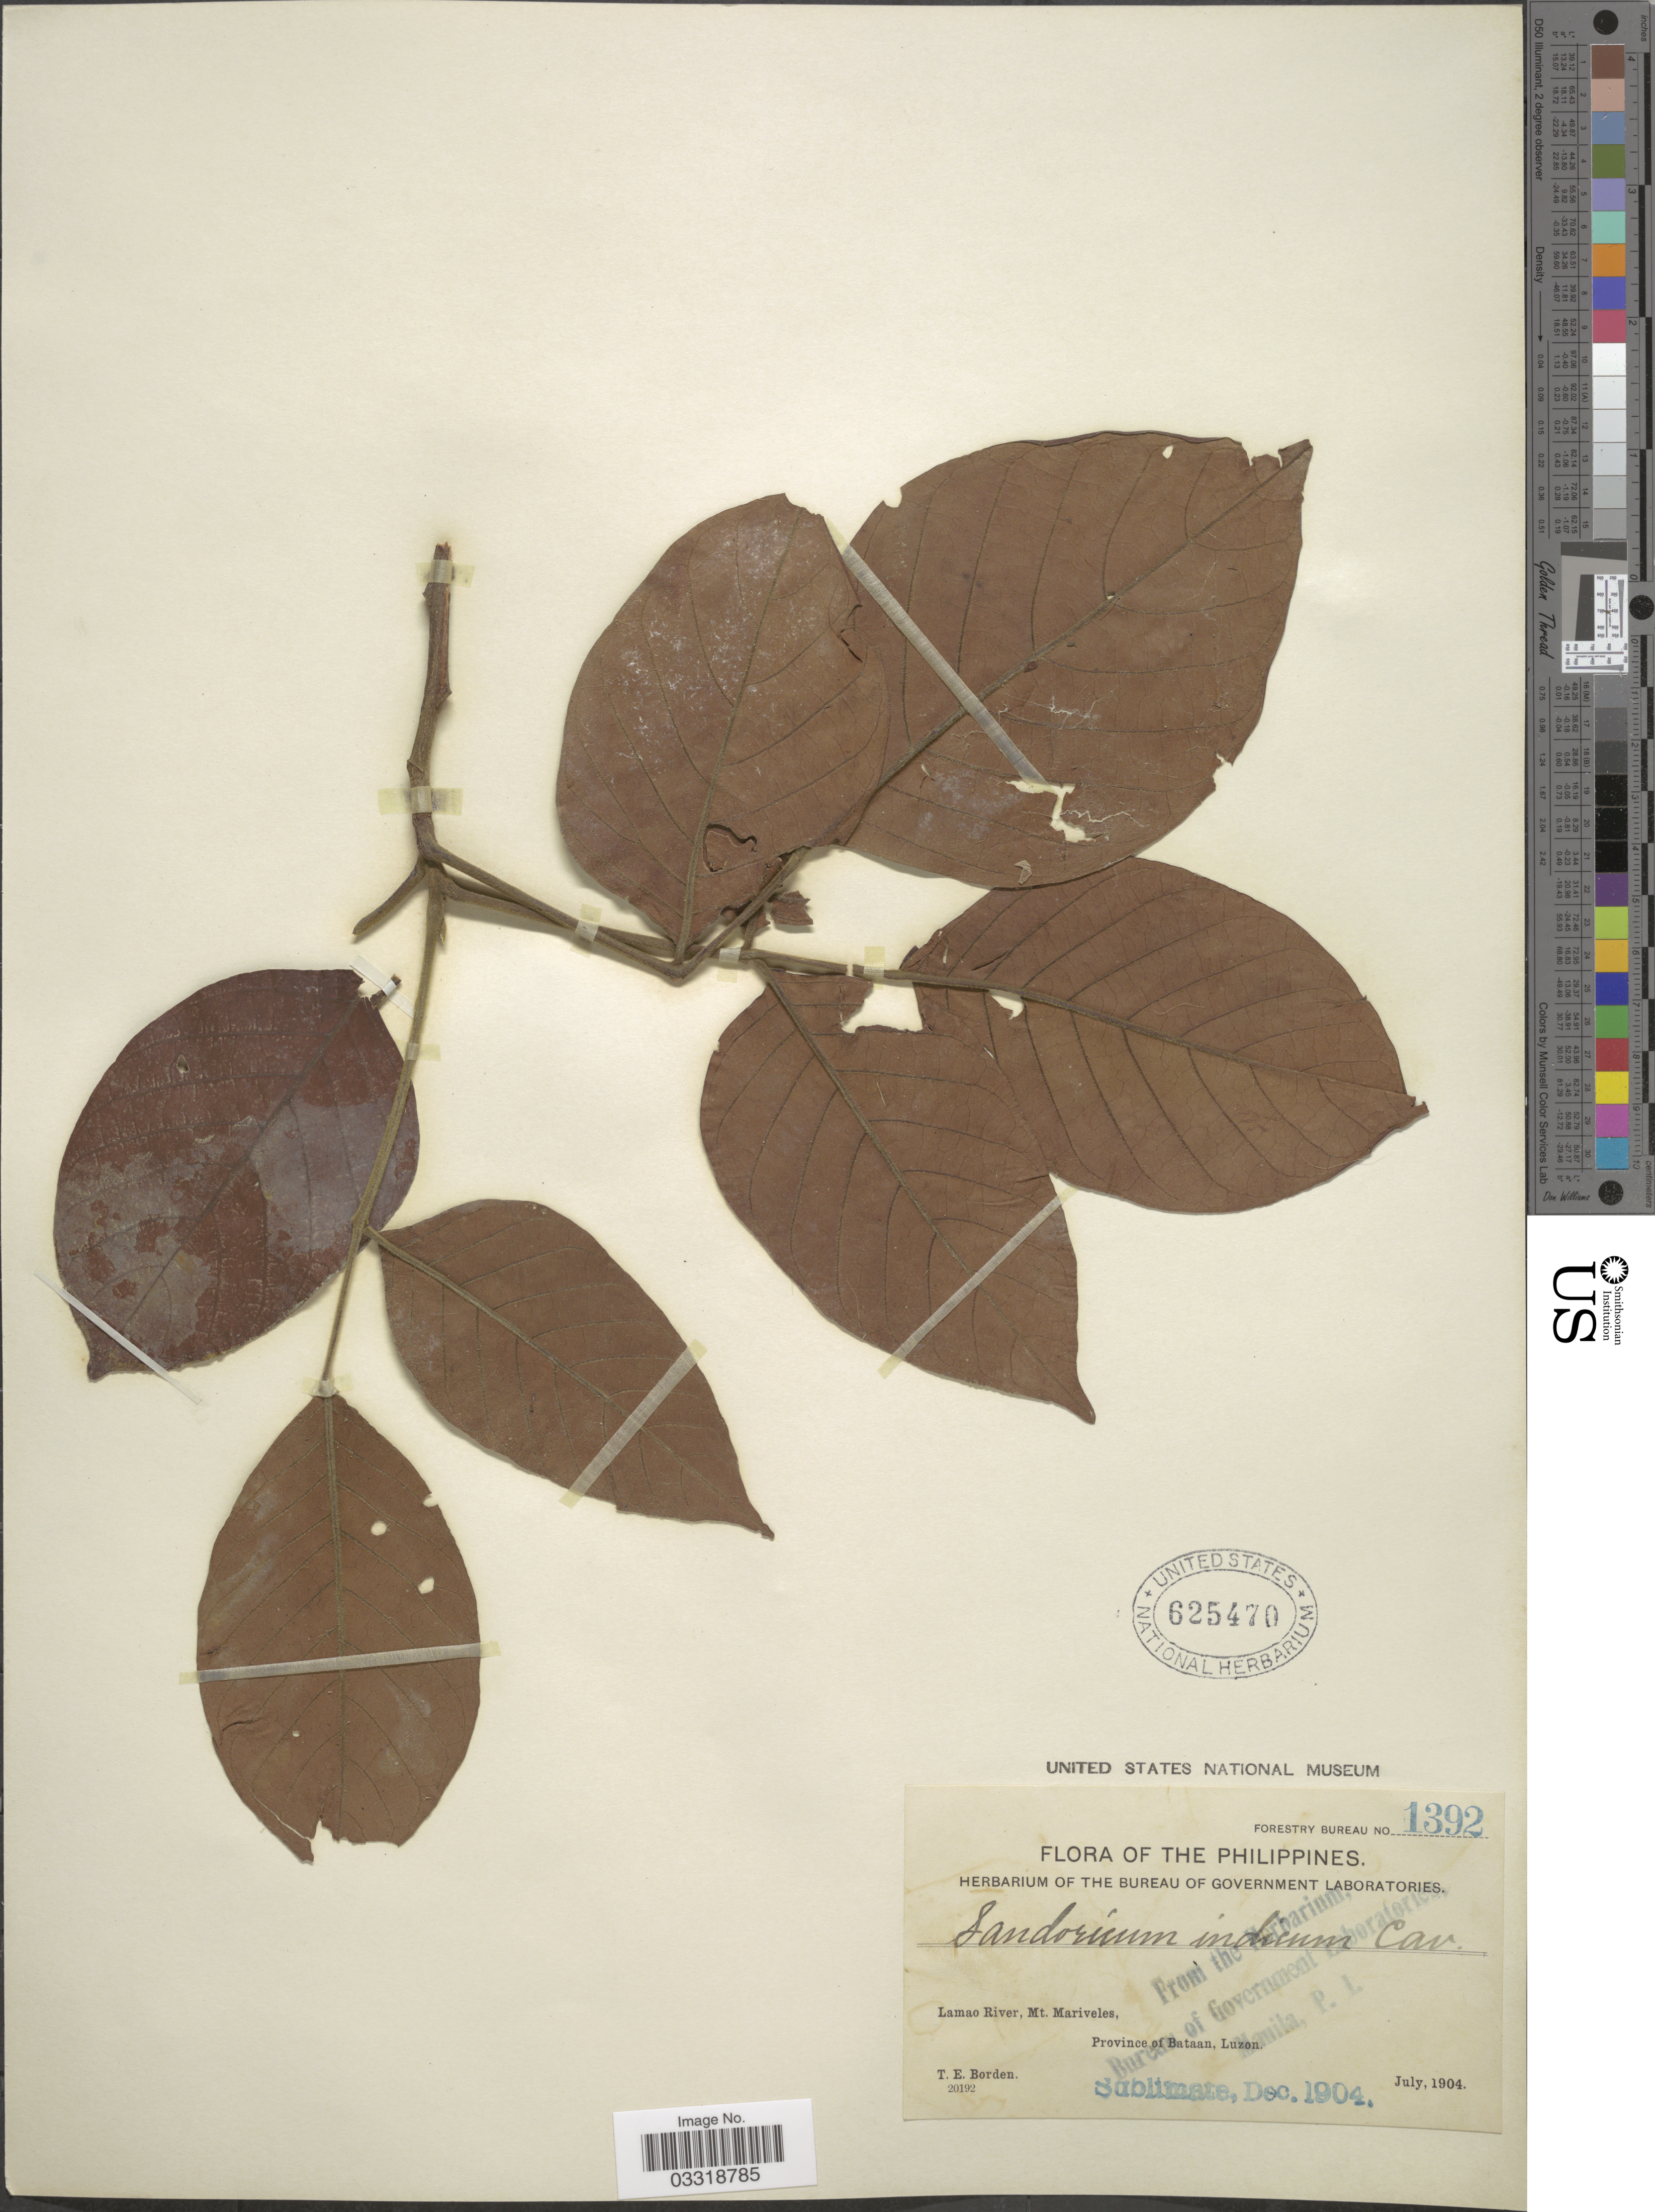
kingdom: Plantae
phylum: Tracheophyta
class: Magnoliopsida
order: Sapindales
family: Meliaceae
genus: Sandoricum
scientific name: Sandoricum koetjape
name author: (Burm. f.) Merr.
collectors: T. E. Borden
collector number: Forestry Bureau 1392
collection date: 1904-07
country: Philippines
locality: Lamao River, Mt. Mariveles, Province of Bataan, Luzon.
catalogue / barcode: US 625470